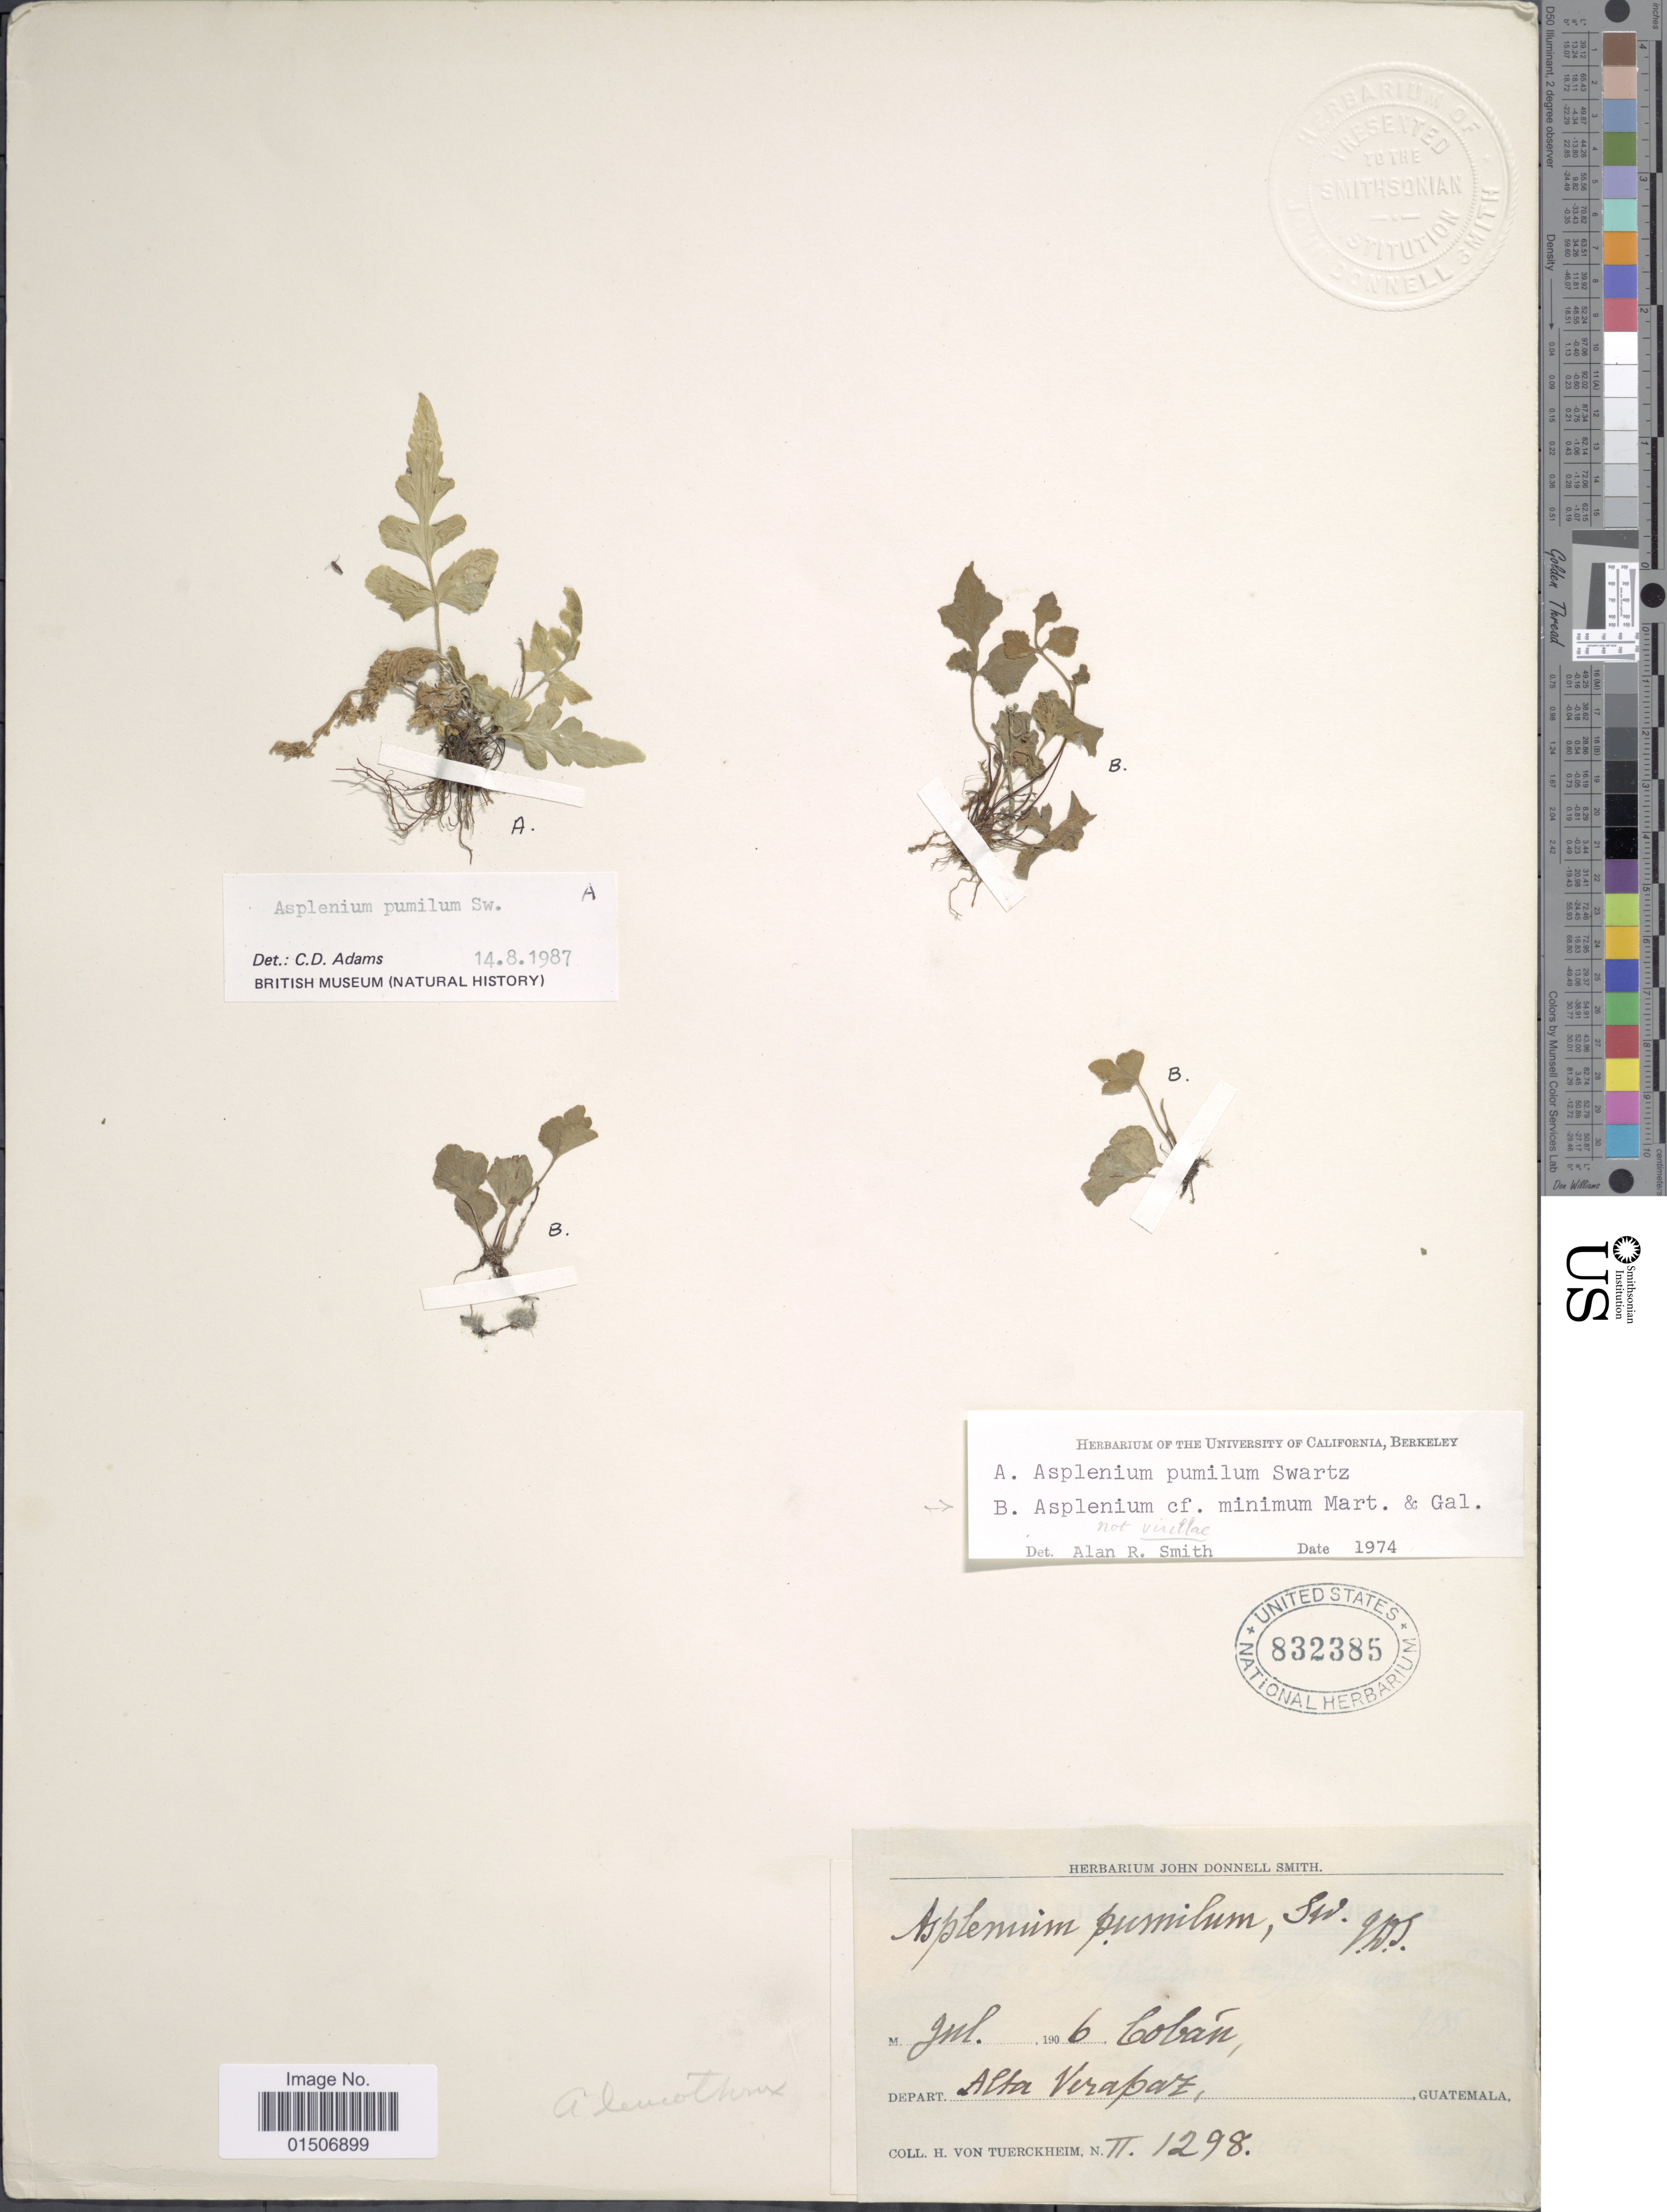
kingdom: Plantae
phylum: Tracheophyta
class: Polypodiopsida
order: Polypodiales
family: Aspleniaceae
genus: Asplenium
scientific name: Asplenium minimum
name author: Mart. & Galeotti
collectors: H. von Türckheim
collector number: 1298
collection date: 1906-07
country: Guatemala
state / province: Alta Verapaz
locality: Cobán, Depart Alta Verapaz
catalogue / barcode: US 832385